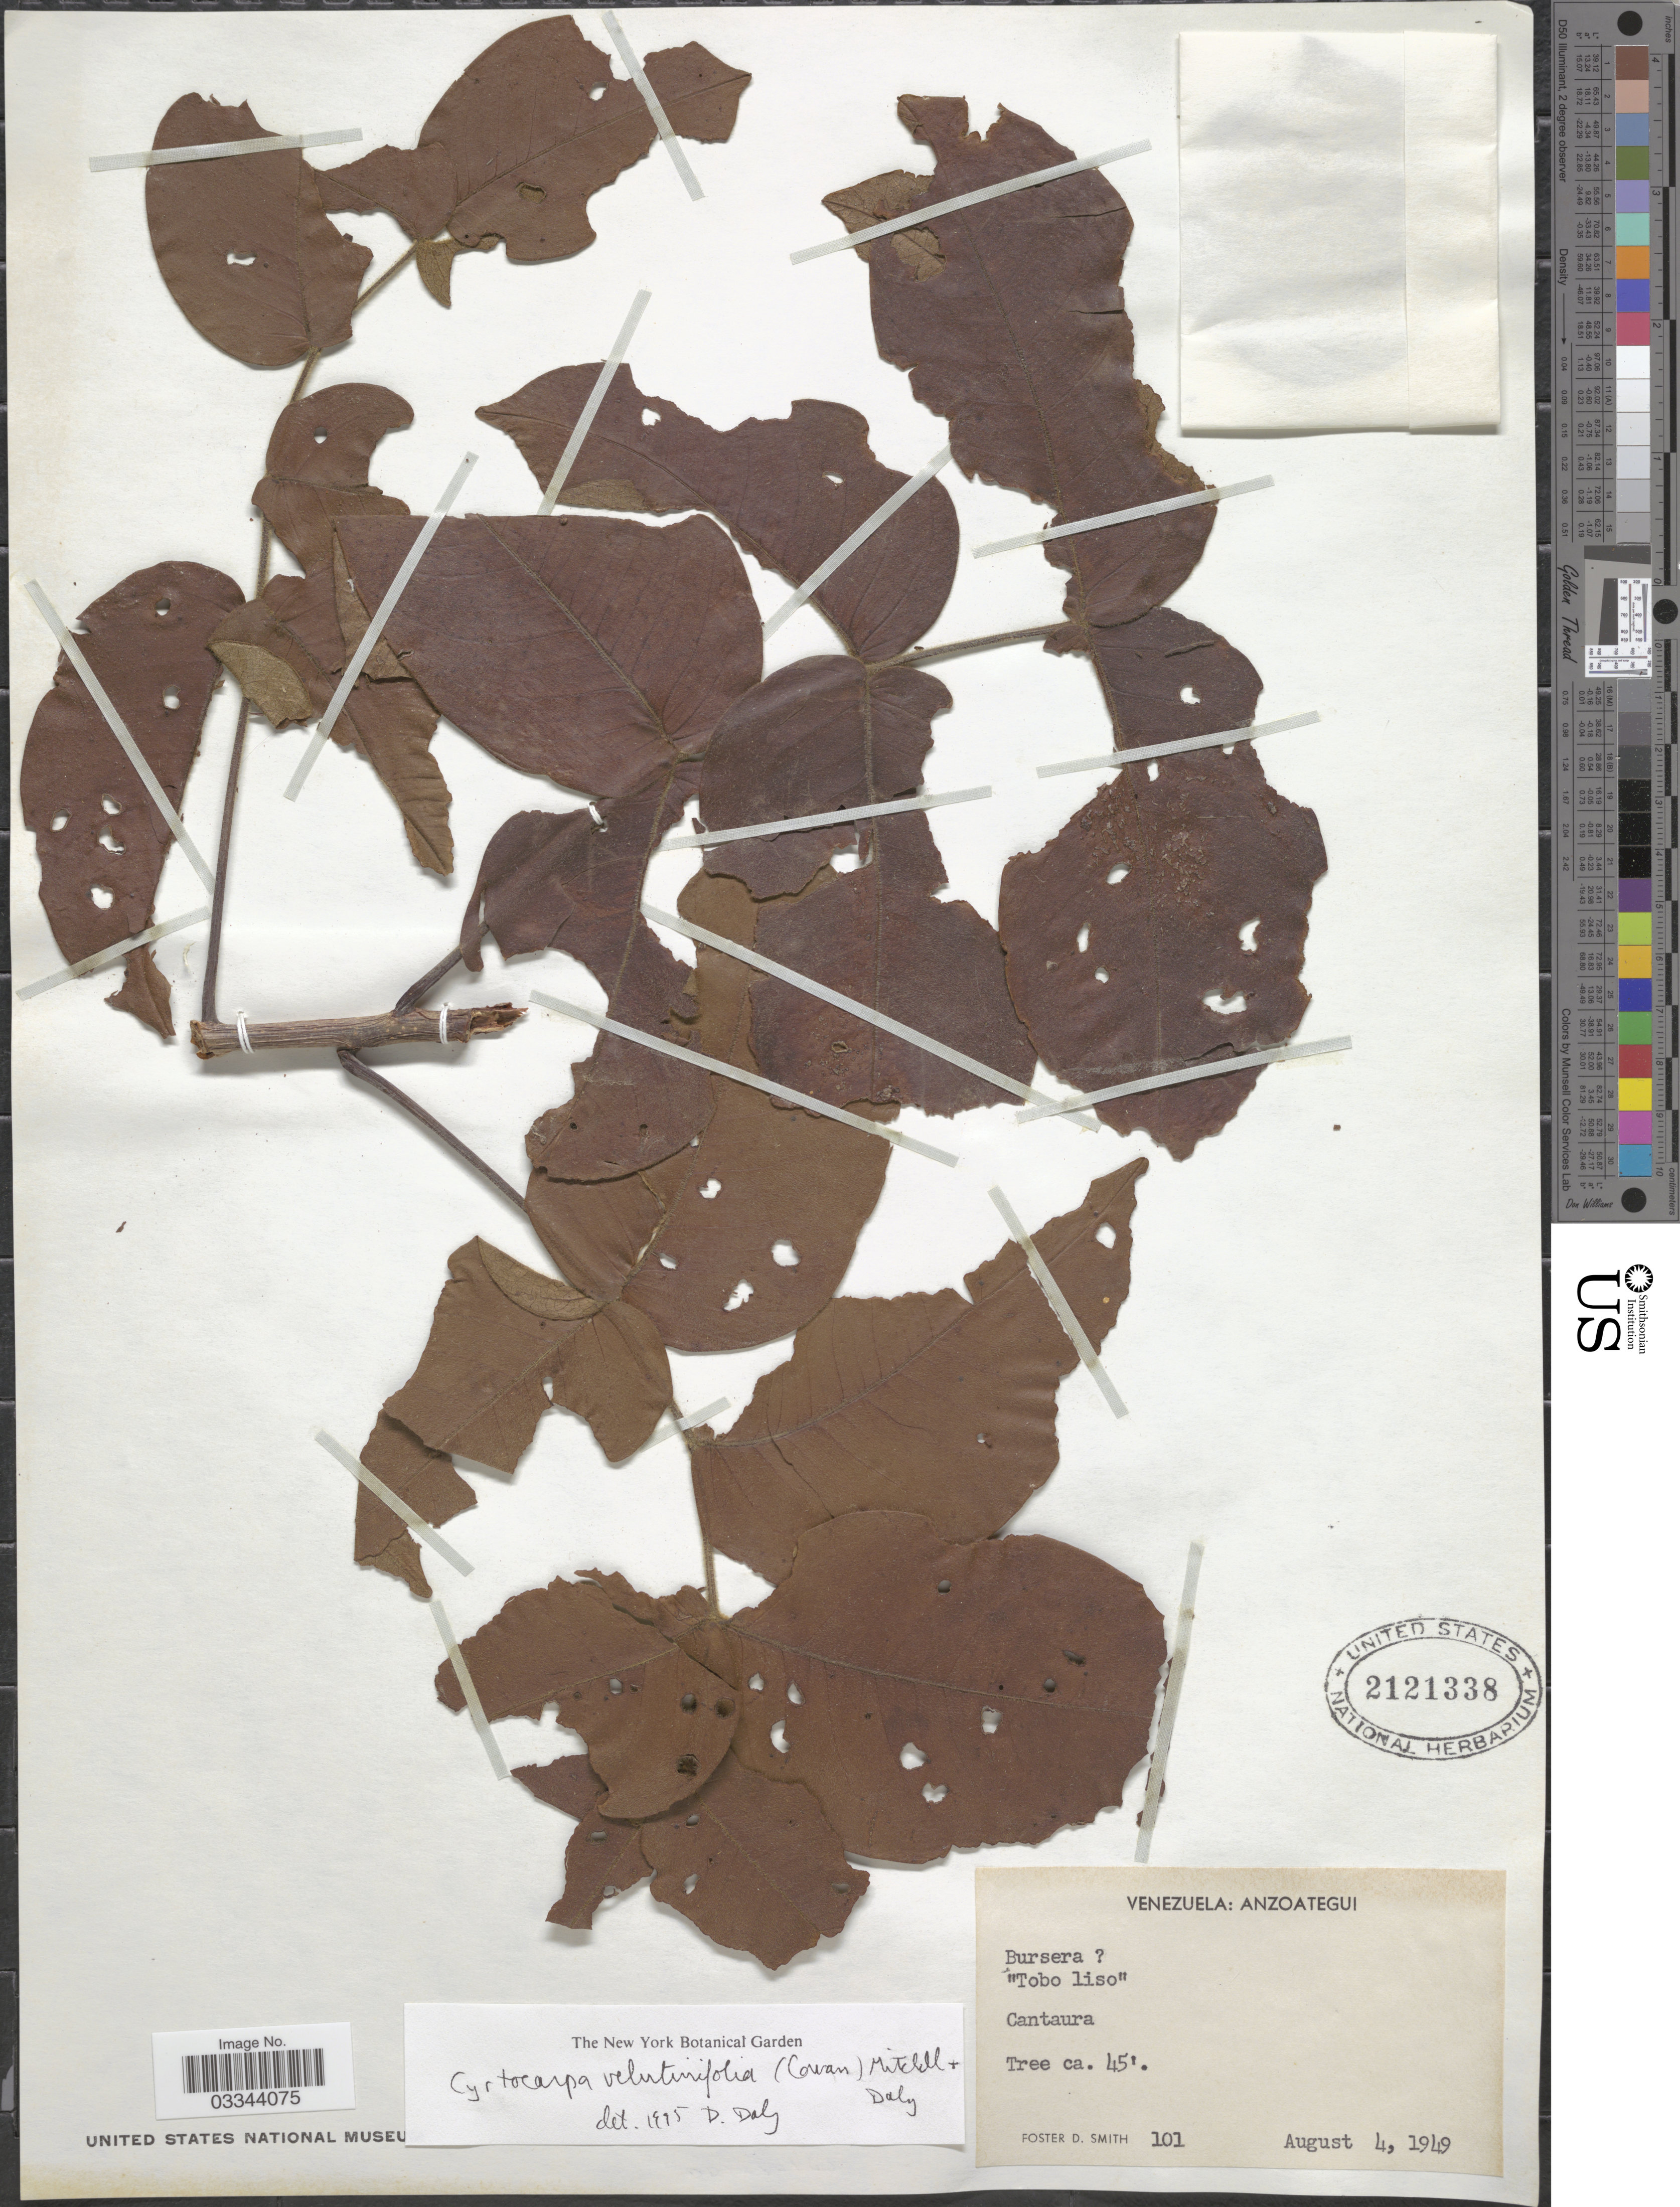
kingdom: Plantae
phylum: Tracheophyta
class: Magnoliopsida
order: Sapindales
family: Anacardiaceae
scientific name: Uniostium velutinifolium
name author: (R.S. Cowan) J.D. Mitch. & Daly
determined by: Mitchell, John D.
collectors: F. Smith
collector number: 101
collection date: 1949-08-04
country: Venezuela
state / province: Anzoategui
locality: Cantaura.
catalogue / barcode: US 2121338